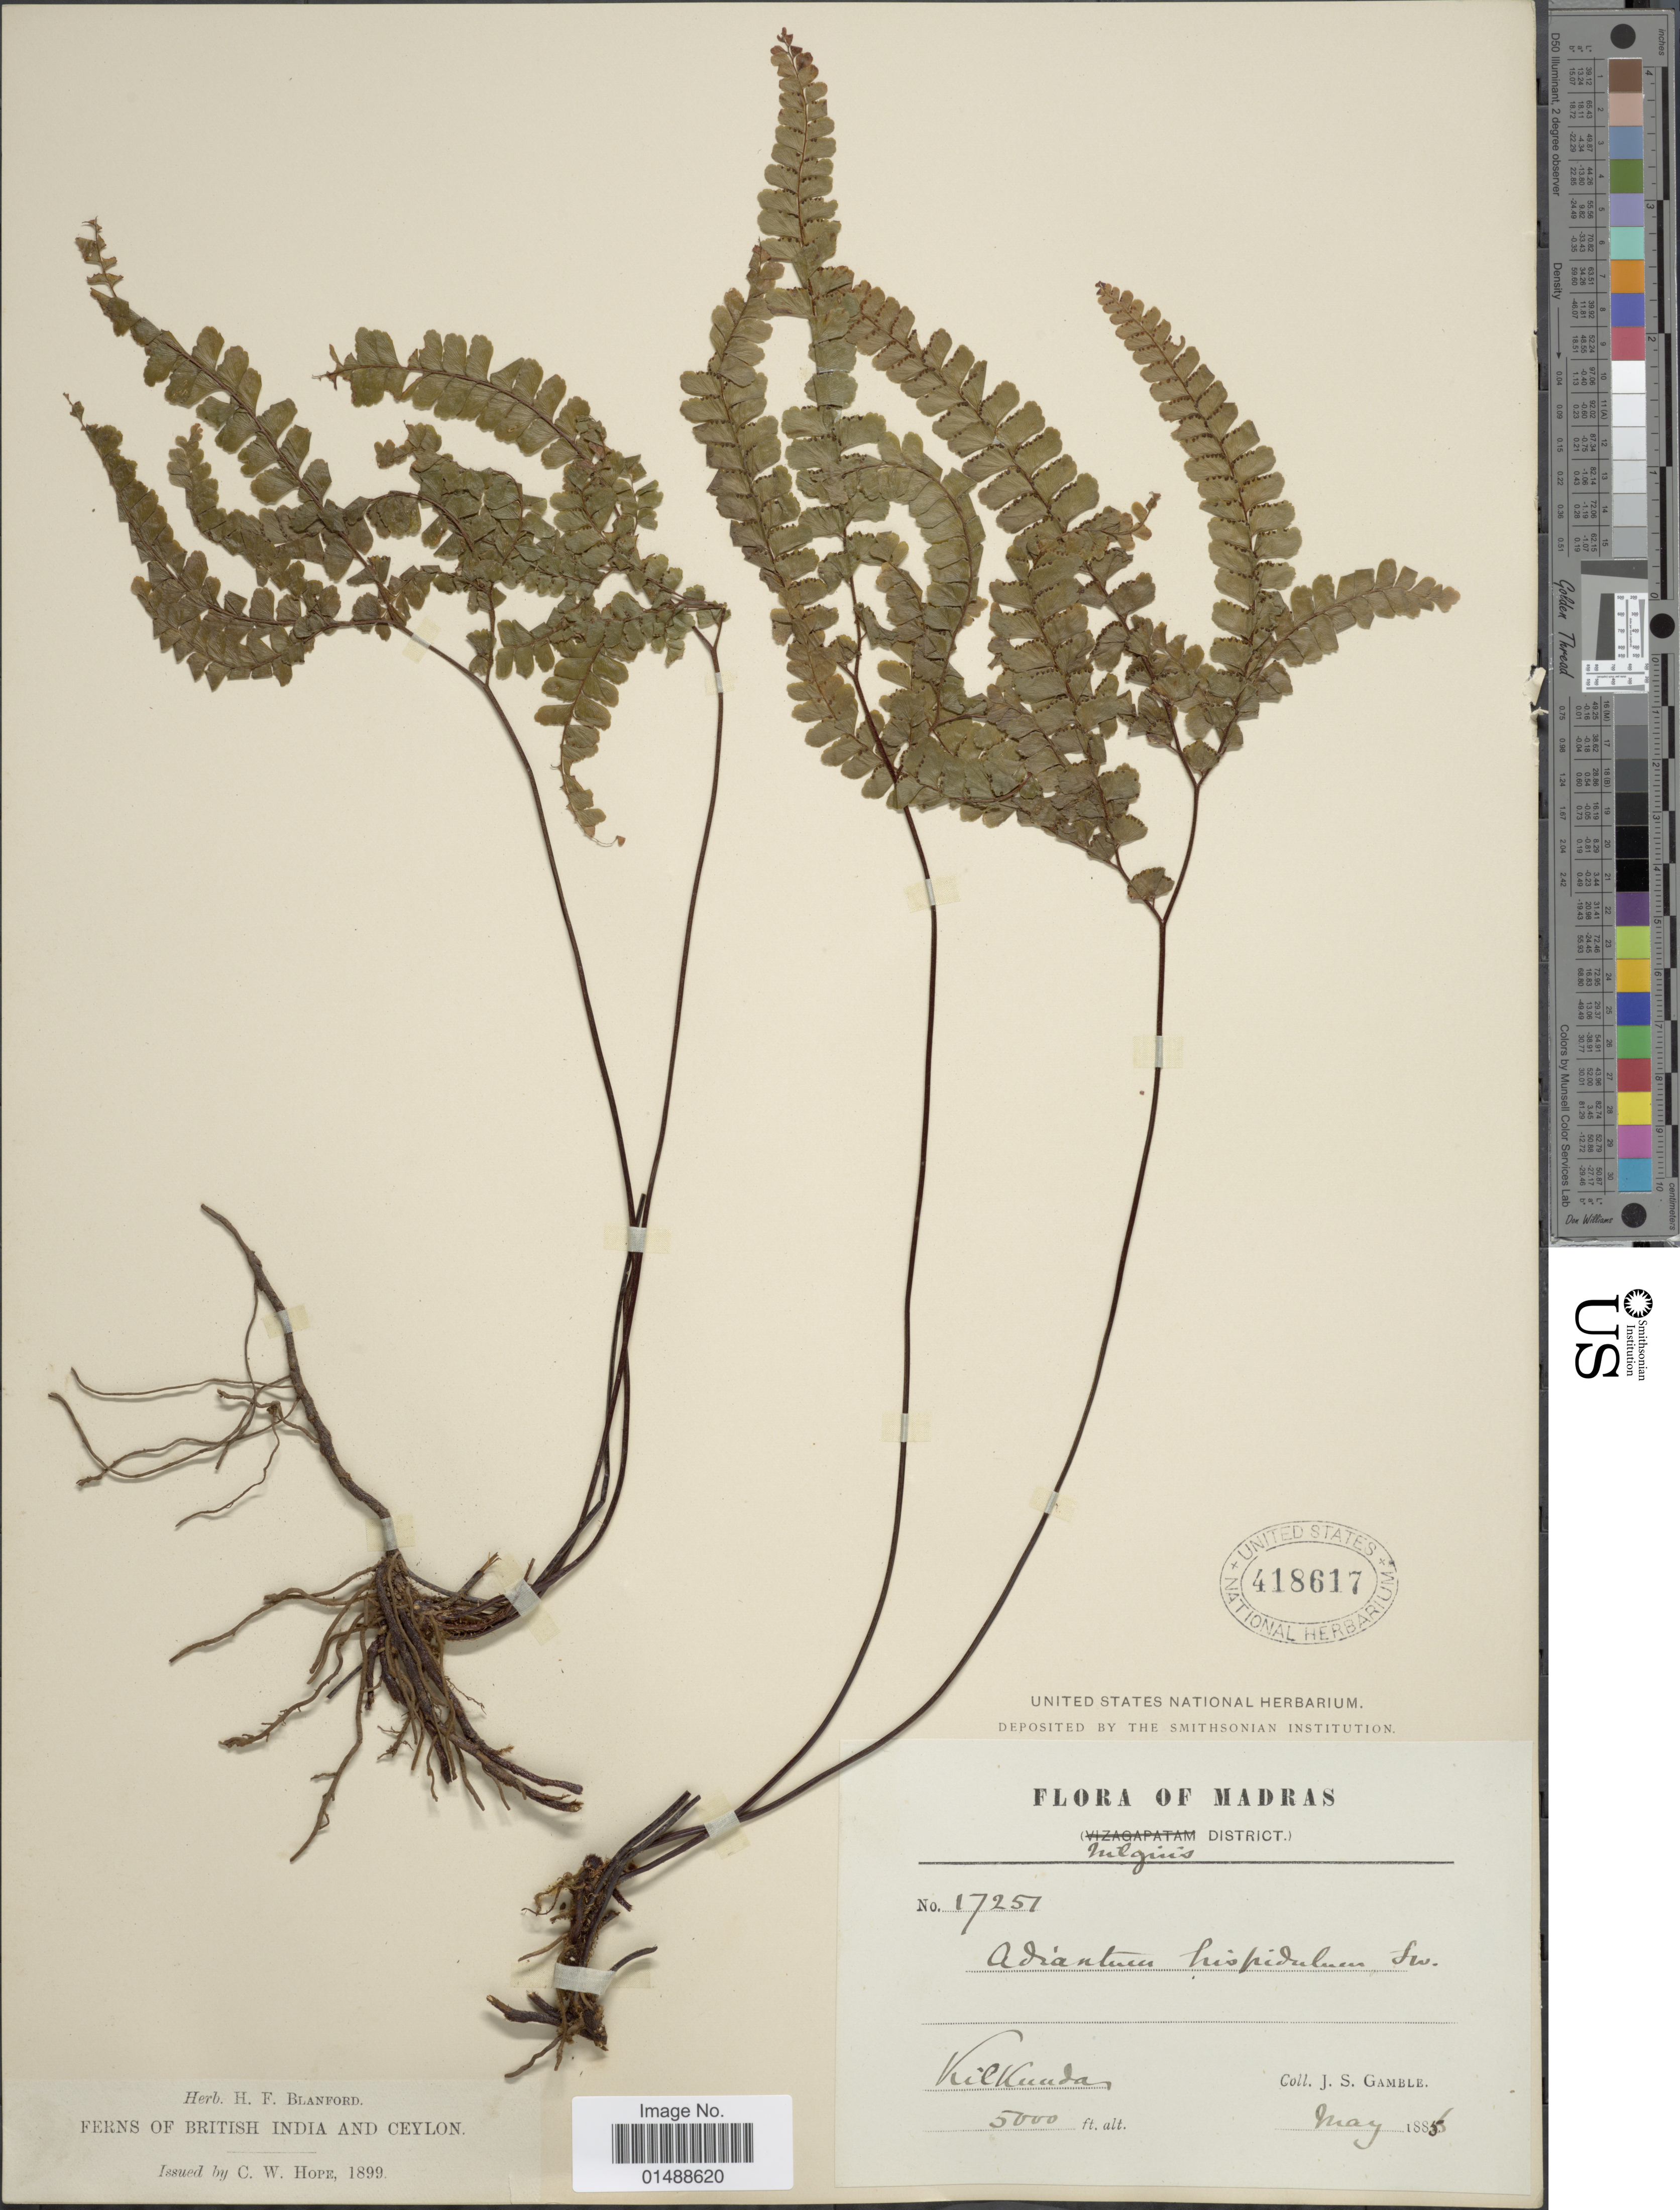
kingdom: Plantae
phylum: Tracheophyta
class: Polypodiopsida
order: Polypodiales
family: Pteridaceae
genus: Adiantum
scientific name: Adiantum hispidulum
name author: Sw.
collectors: J. S. Gamble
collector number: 17251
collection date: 1885-05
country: India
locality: British India and Ceylon, Madras, Nilgiris District, Kilkunda.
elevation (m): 1524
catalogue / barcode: US 418617